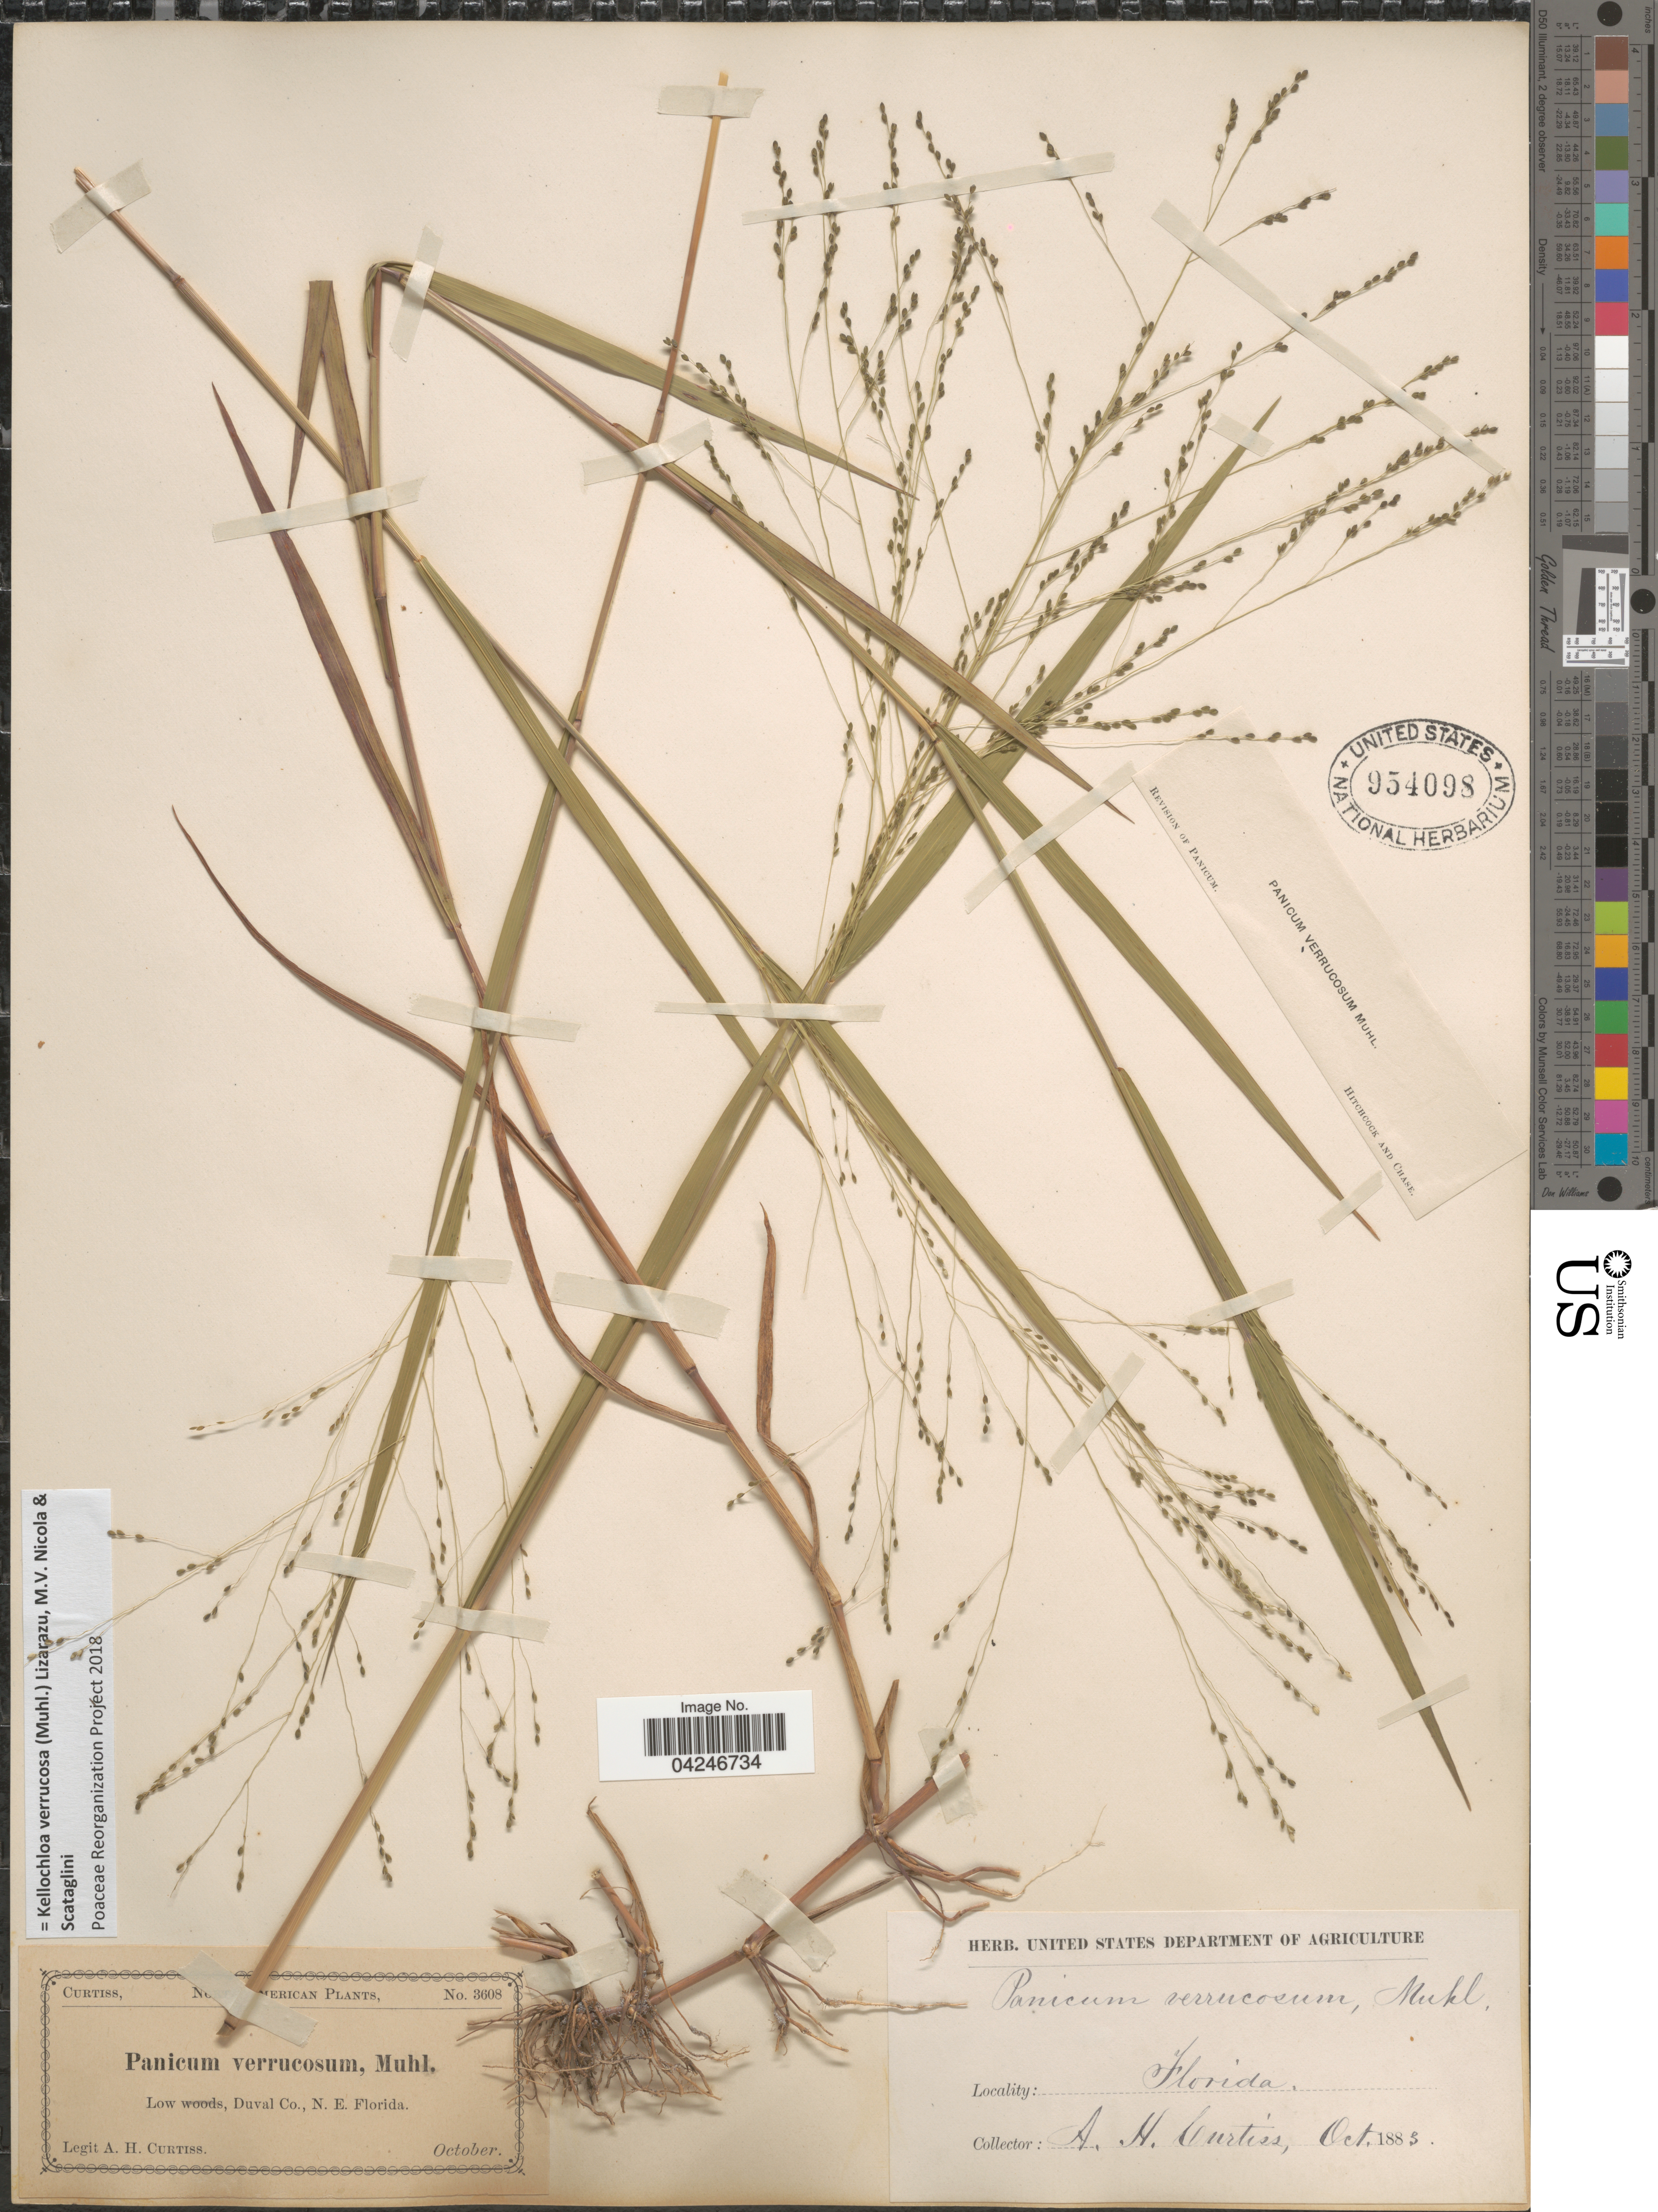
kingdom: Plantae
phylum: Tracheophyta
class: Liliopsida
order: Poales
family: Poaceae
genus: Kellochloa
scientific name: Kellochloa verrucosa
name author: (Muhl.) Lizarazu et al.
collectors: A. H. Curtiss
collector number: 3608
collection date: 1883-10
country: United States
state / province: Florida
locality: Low woods, Duval Co., N. E. Florida.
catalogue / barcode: US 954098